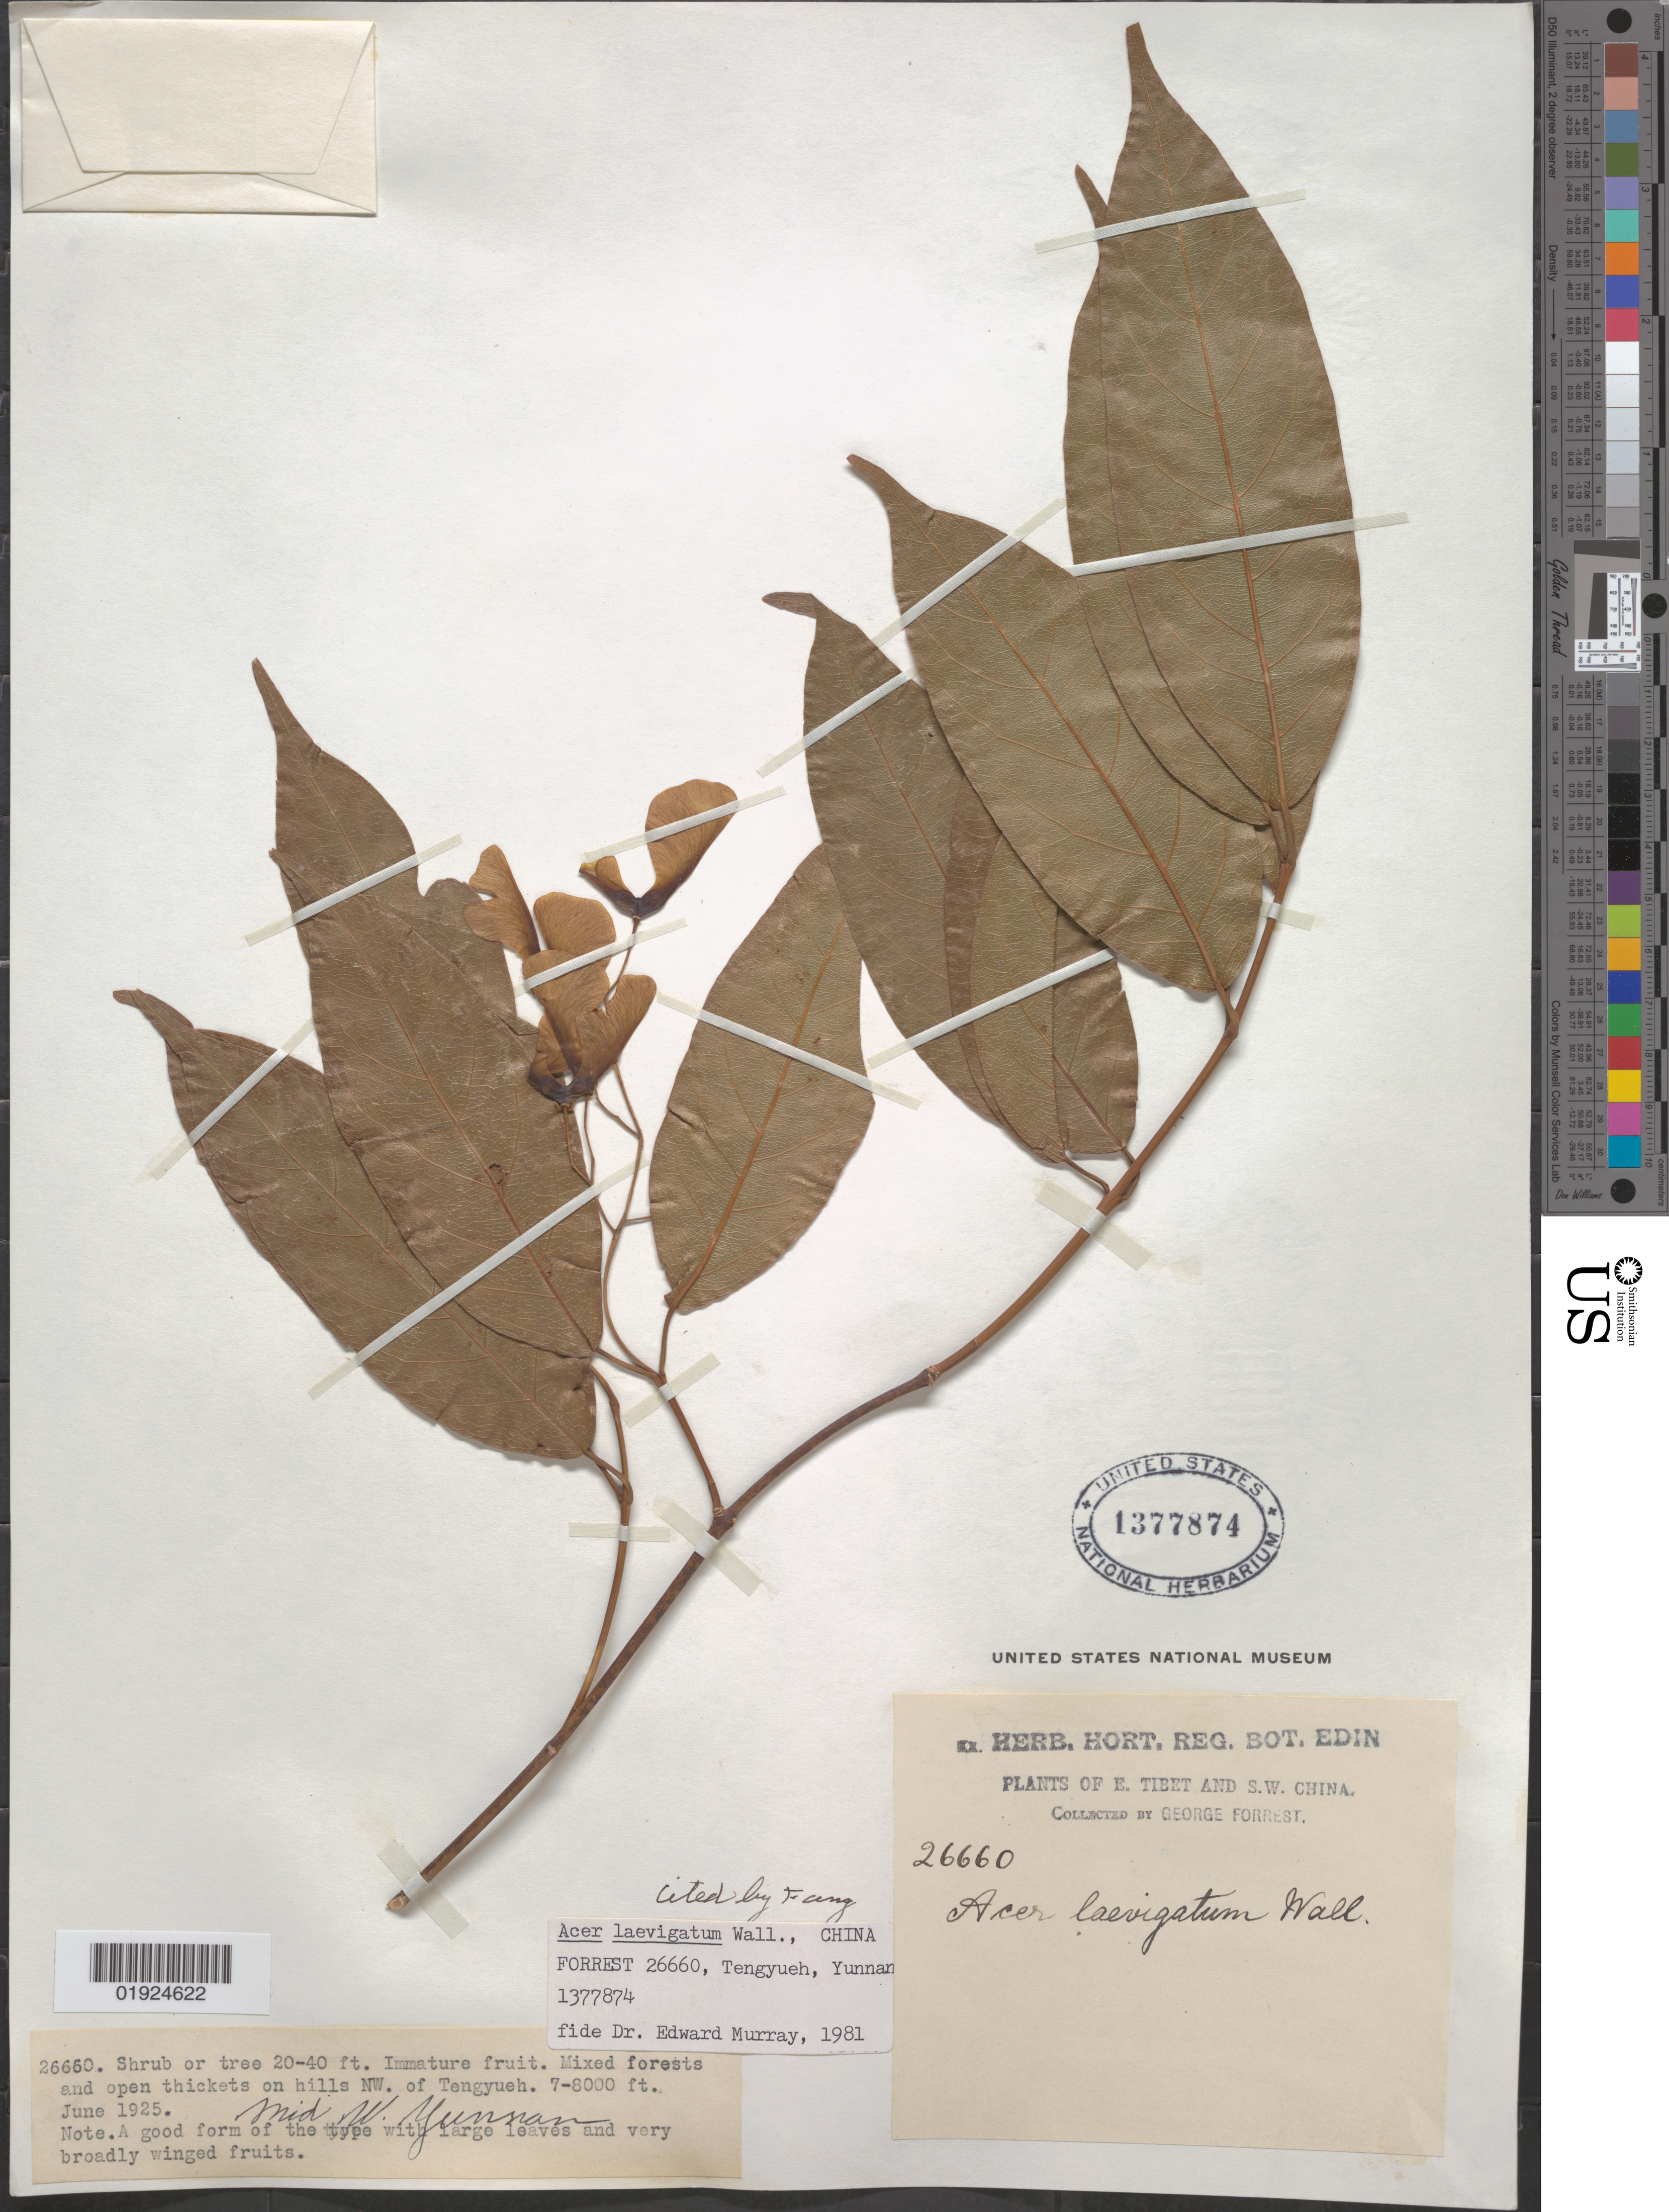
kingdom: Plantae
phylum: Tracheophyta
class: Magnoliopsida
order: Sapindales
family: Sapindaceae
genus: Acer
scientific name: Acer laevigatum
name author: Wall.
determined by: Murray, Edward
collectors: G. Forrest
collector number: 26660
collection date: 1925-06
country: China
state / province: Yunnan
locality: Mid. W. Yunnan, NW of Tengyueh [Tengchong ?]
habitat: Mixed forests and open thickets on hills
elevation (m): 2134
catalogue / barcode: US 1377874